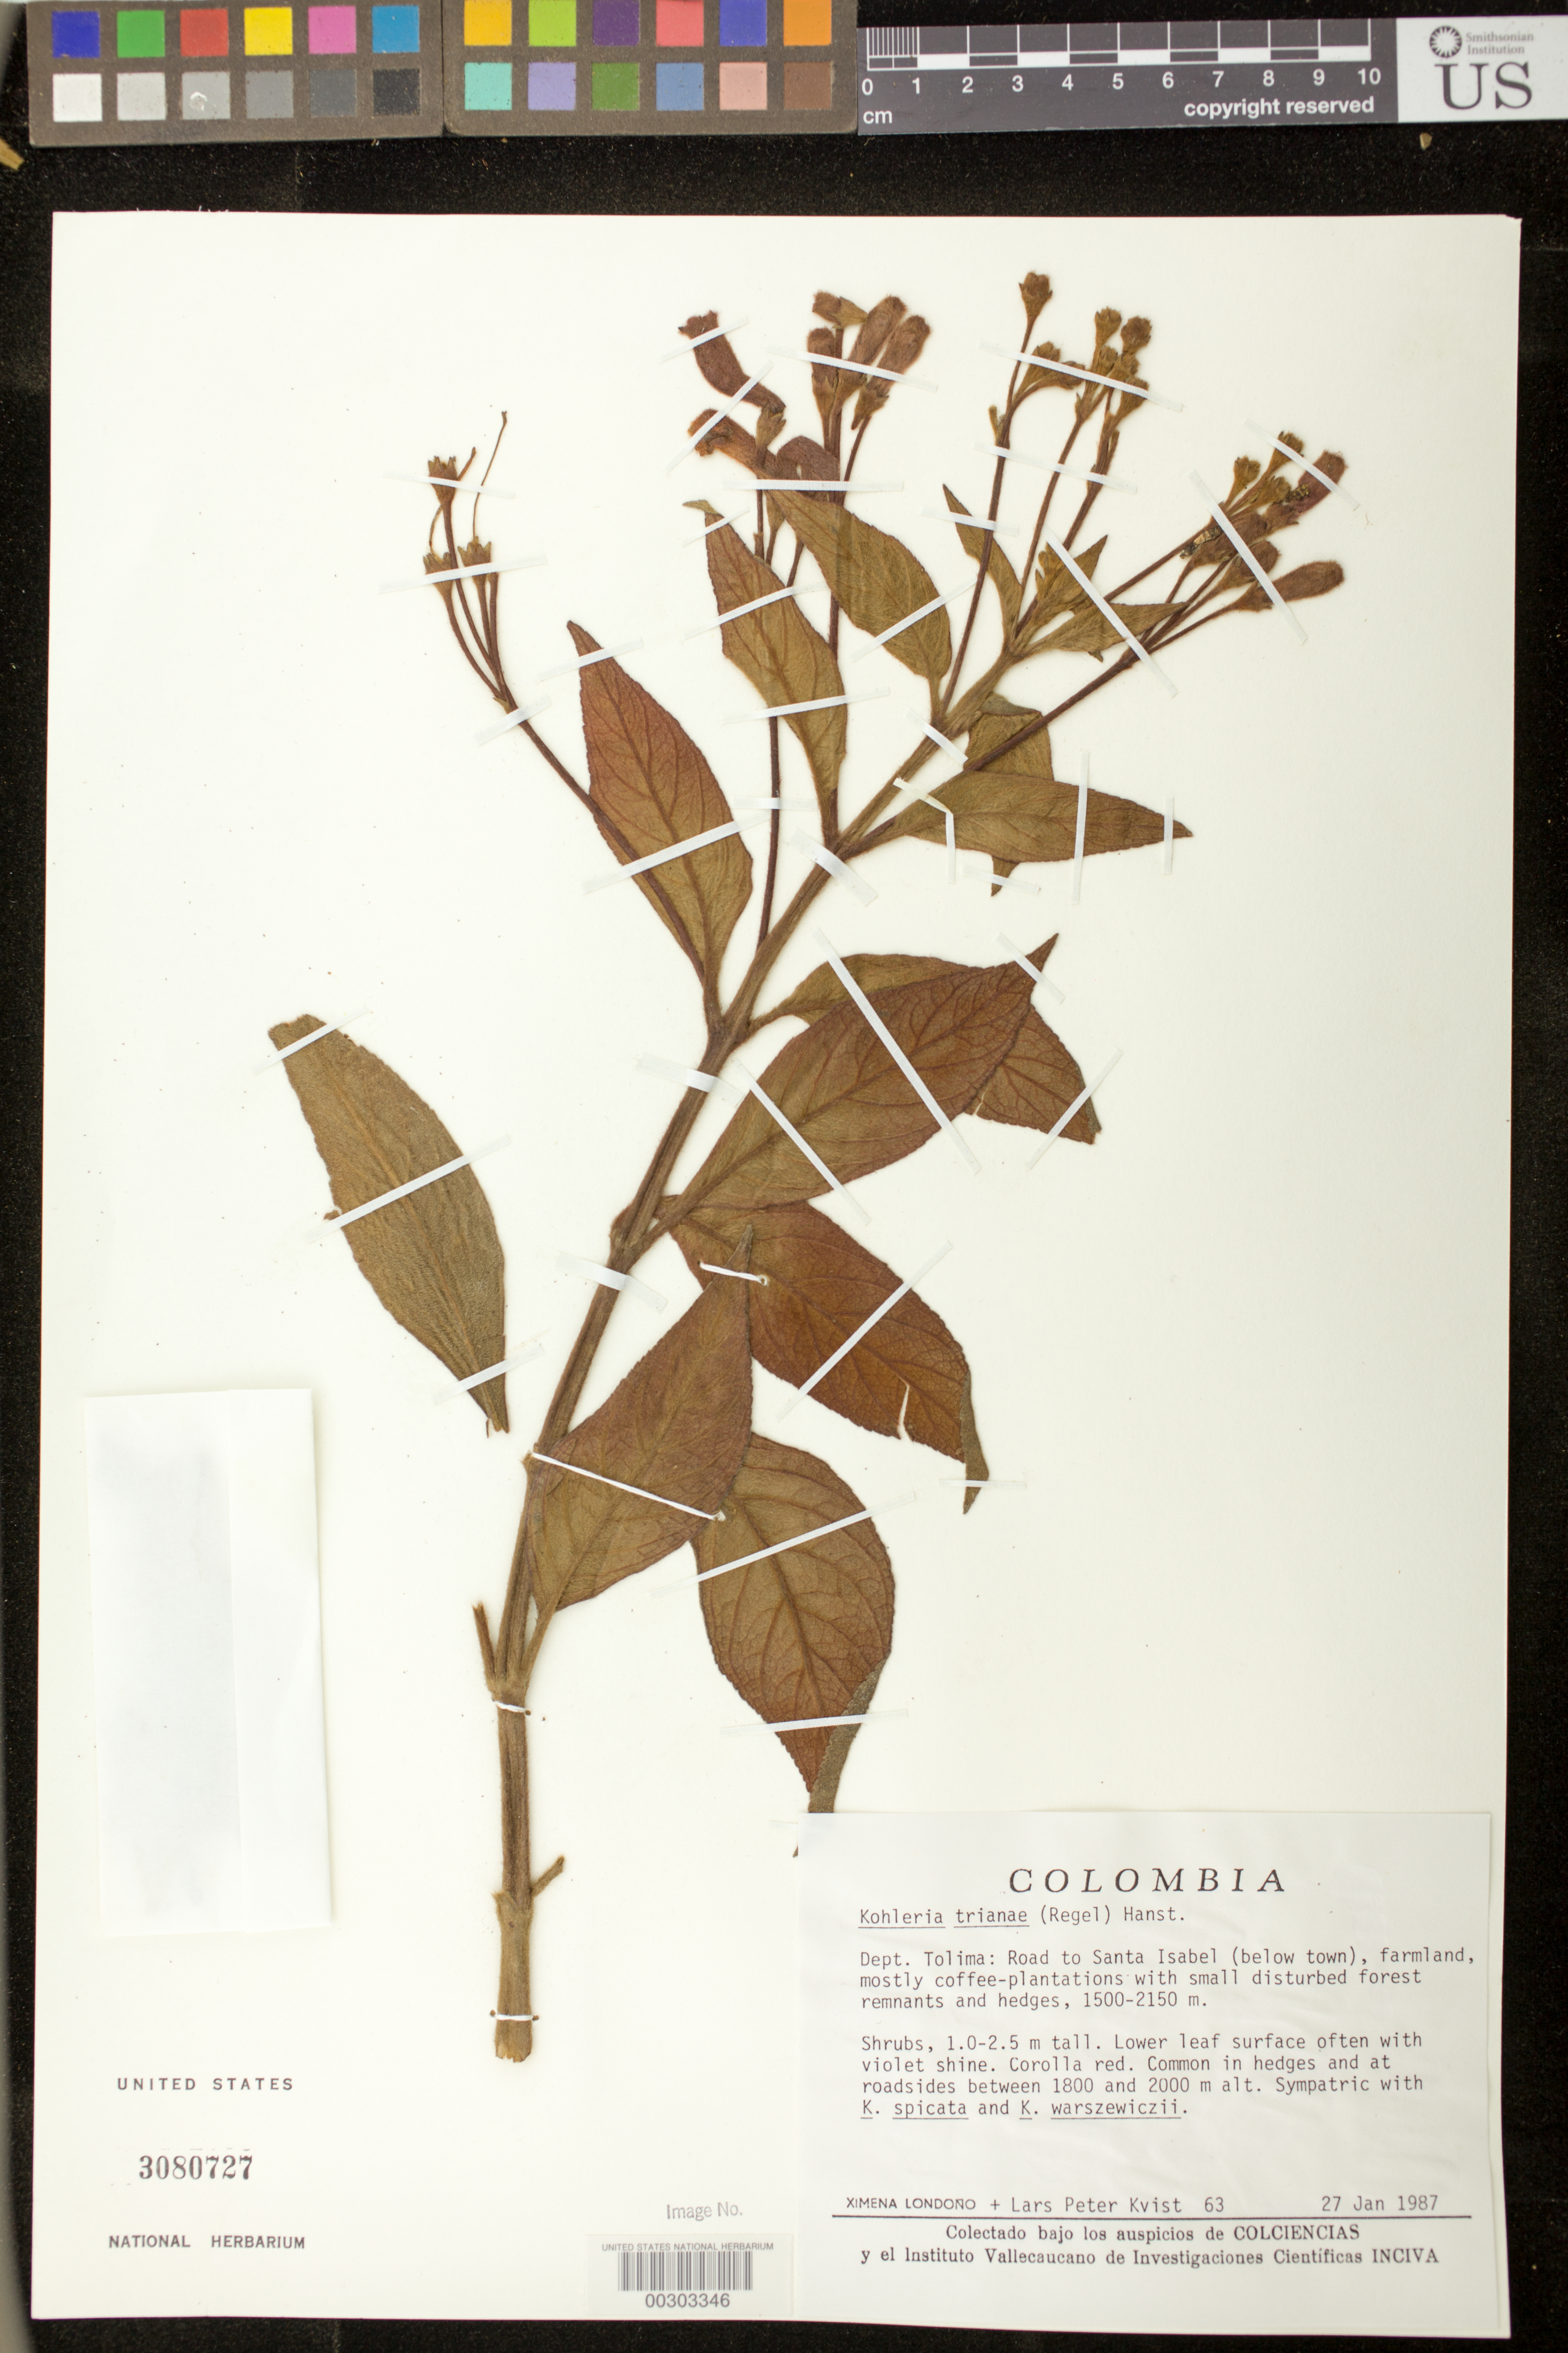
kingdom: Plantae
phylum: Tracheophyta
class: Magnoliopsida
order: Lamiales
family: Gesneriaceae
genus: Kohleria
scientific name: Kohleria trianae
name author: (Regel) Hanst.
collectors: X. Londoño & L. P. Kvist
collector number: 63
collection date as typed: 27 Jan 1987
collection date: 1987-01-27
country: Colombia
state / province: Tolima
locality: Road to Santa Isabel (below town)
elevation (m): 1500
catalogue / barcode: US 3080727